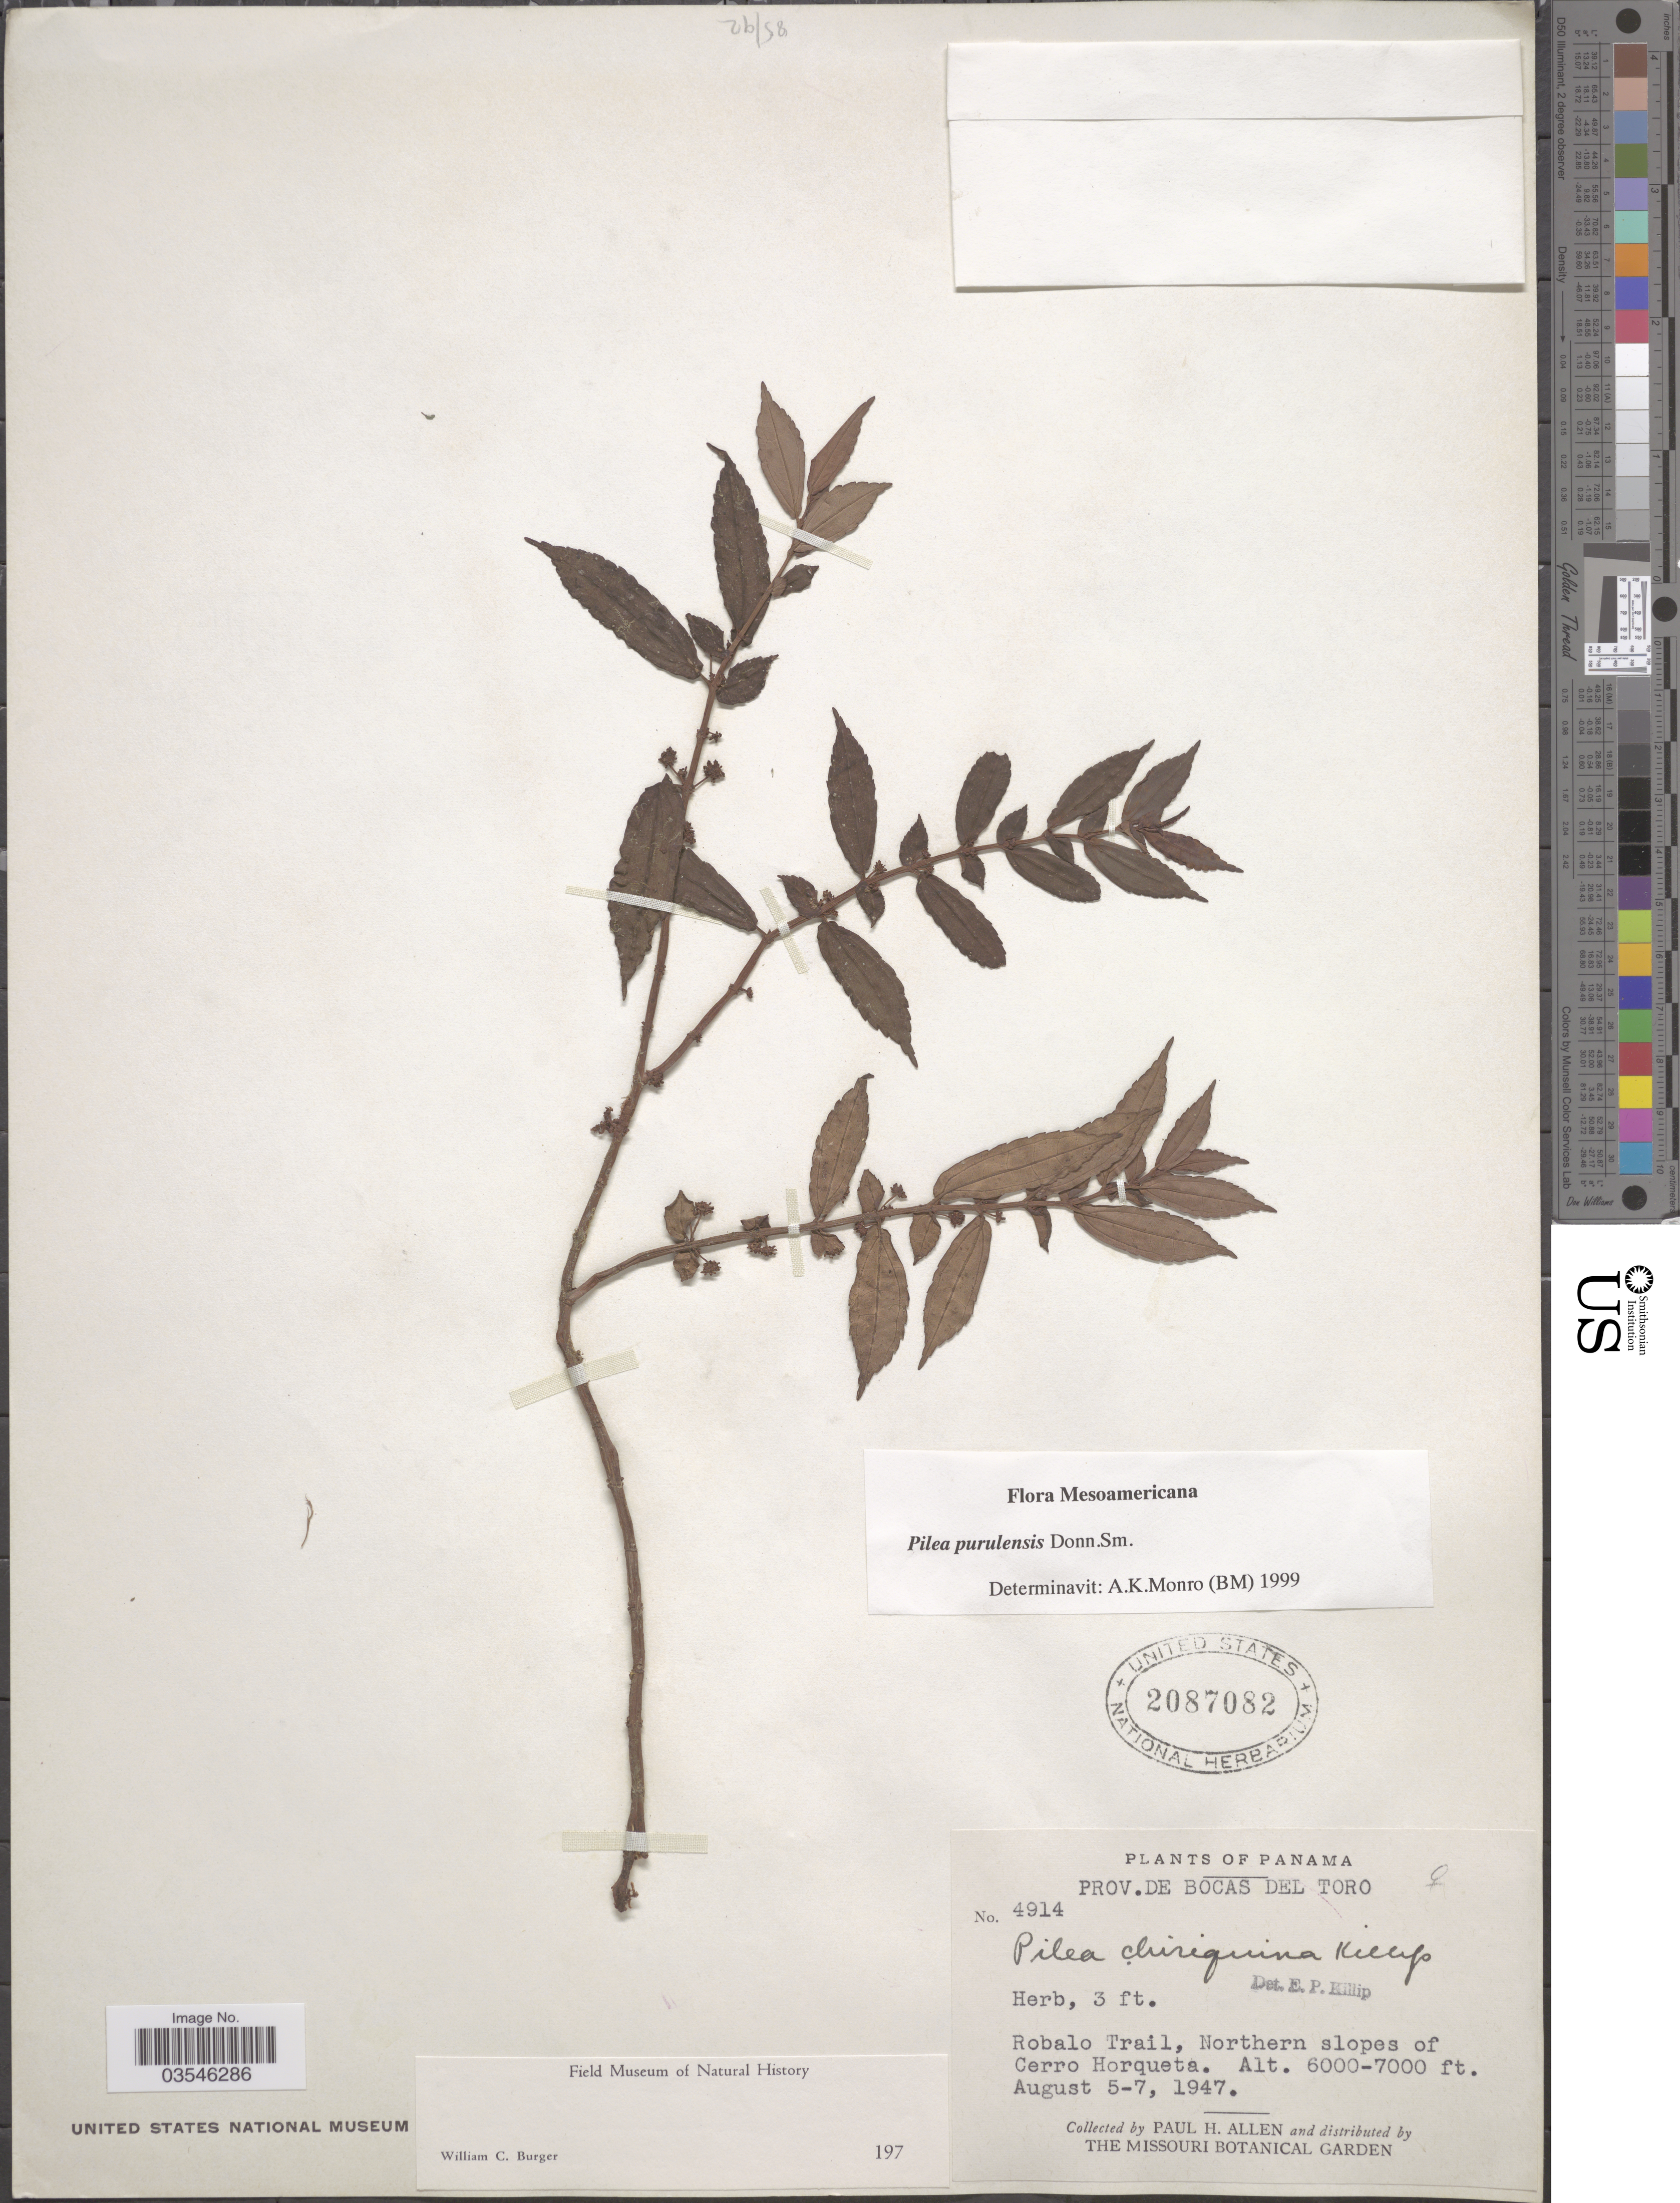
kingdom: Plantae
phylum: Tracheophyta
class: Magnoliopsida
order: Rosales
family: Urticaceae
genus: Pilea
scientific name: Pilea purulensis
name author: Donn. Sm.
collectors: P. H. Allen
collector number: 1914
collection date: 1947-08-05/1947-08-07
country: Panama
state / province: Bocas del Toro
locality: Prov. De Bocas Del Toro. Robalo Trail, Northern slopes of Cerro Horqueta.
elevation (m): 1829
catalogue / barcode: US 2087082